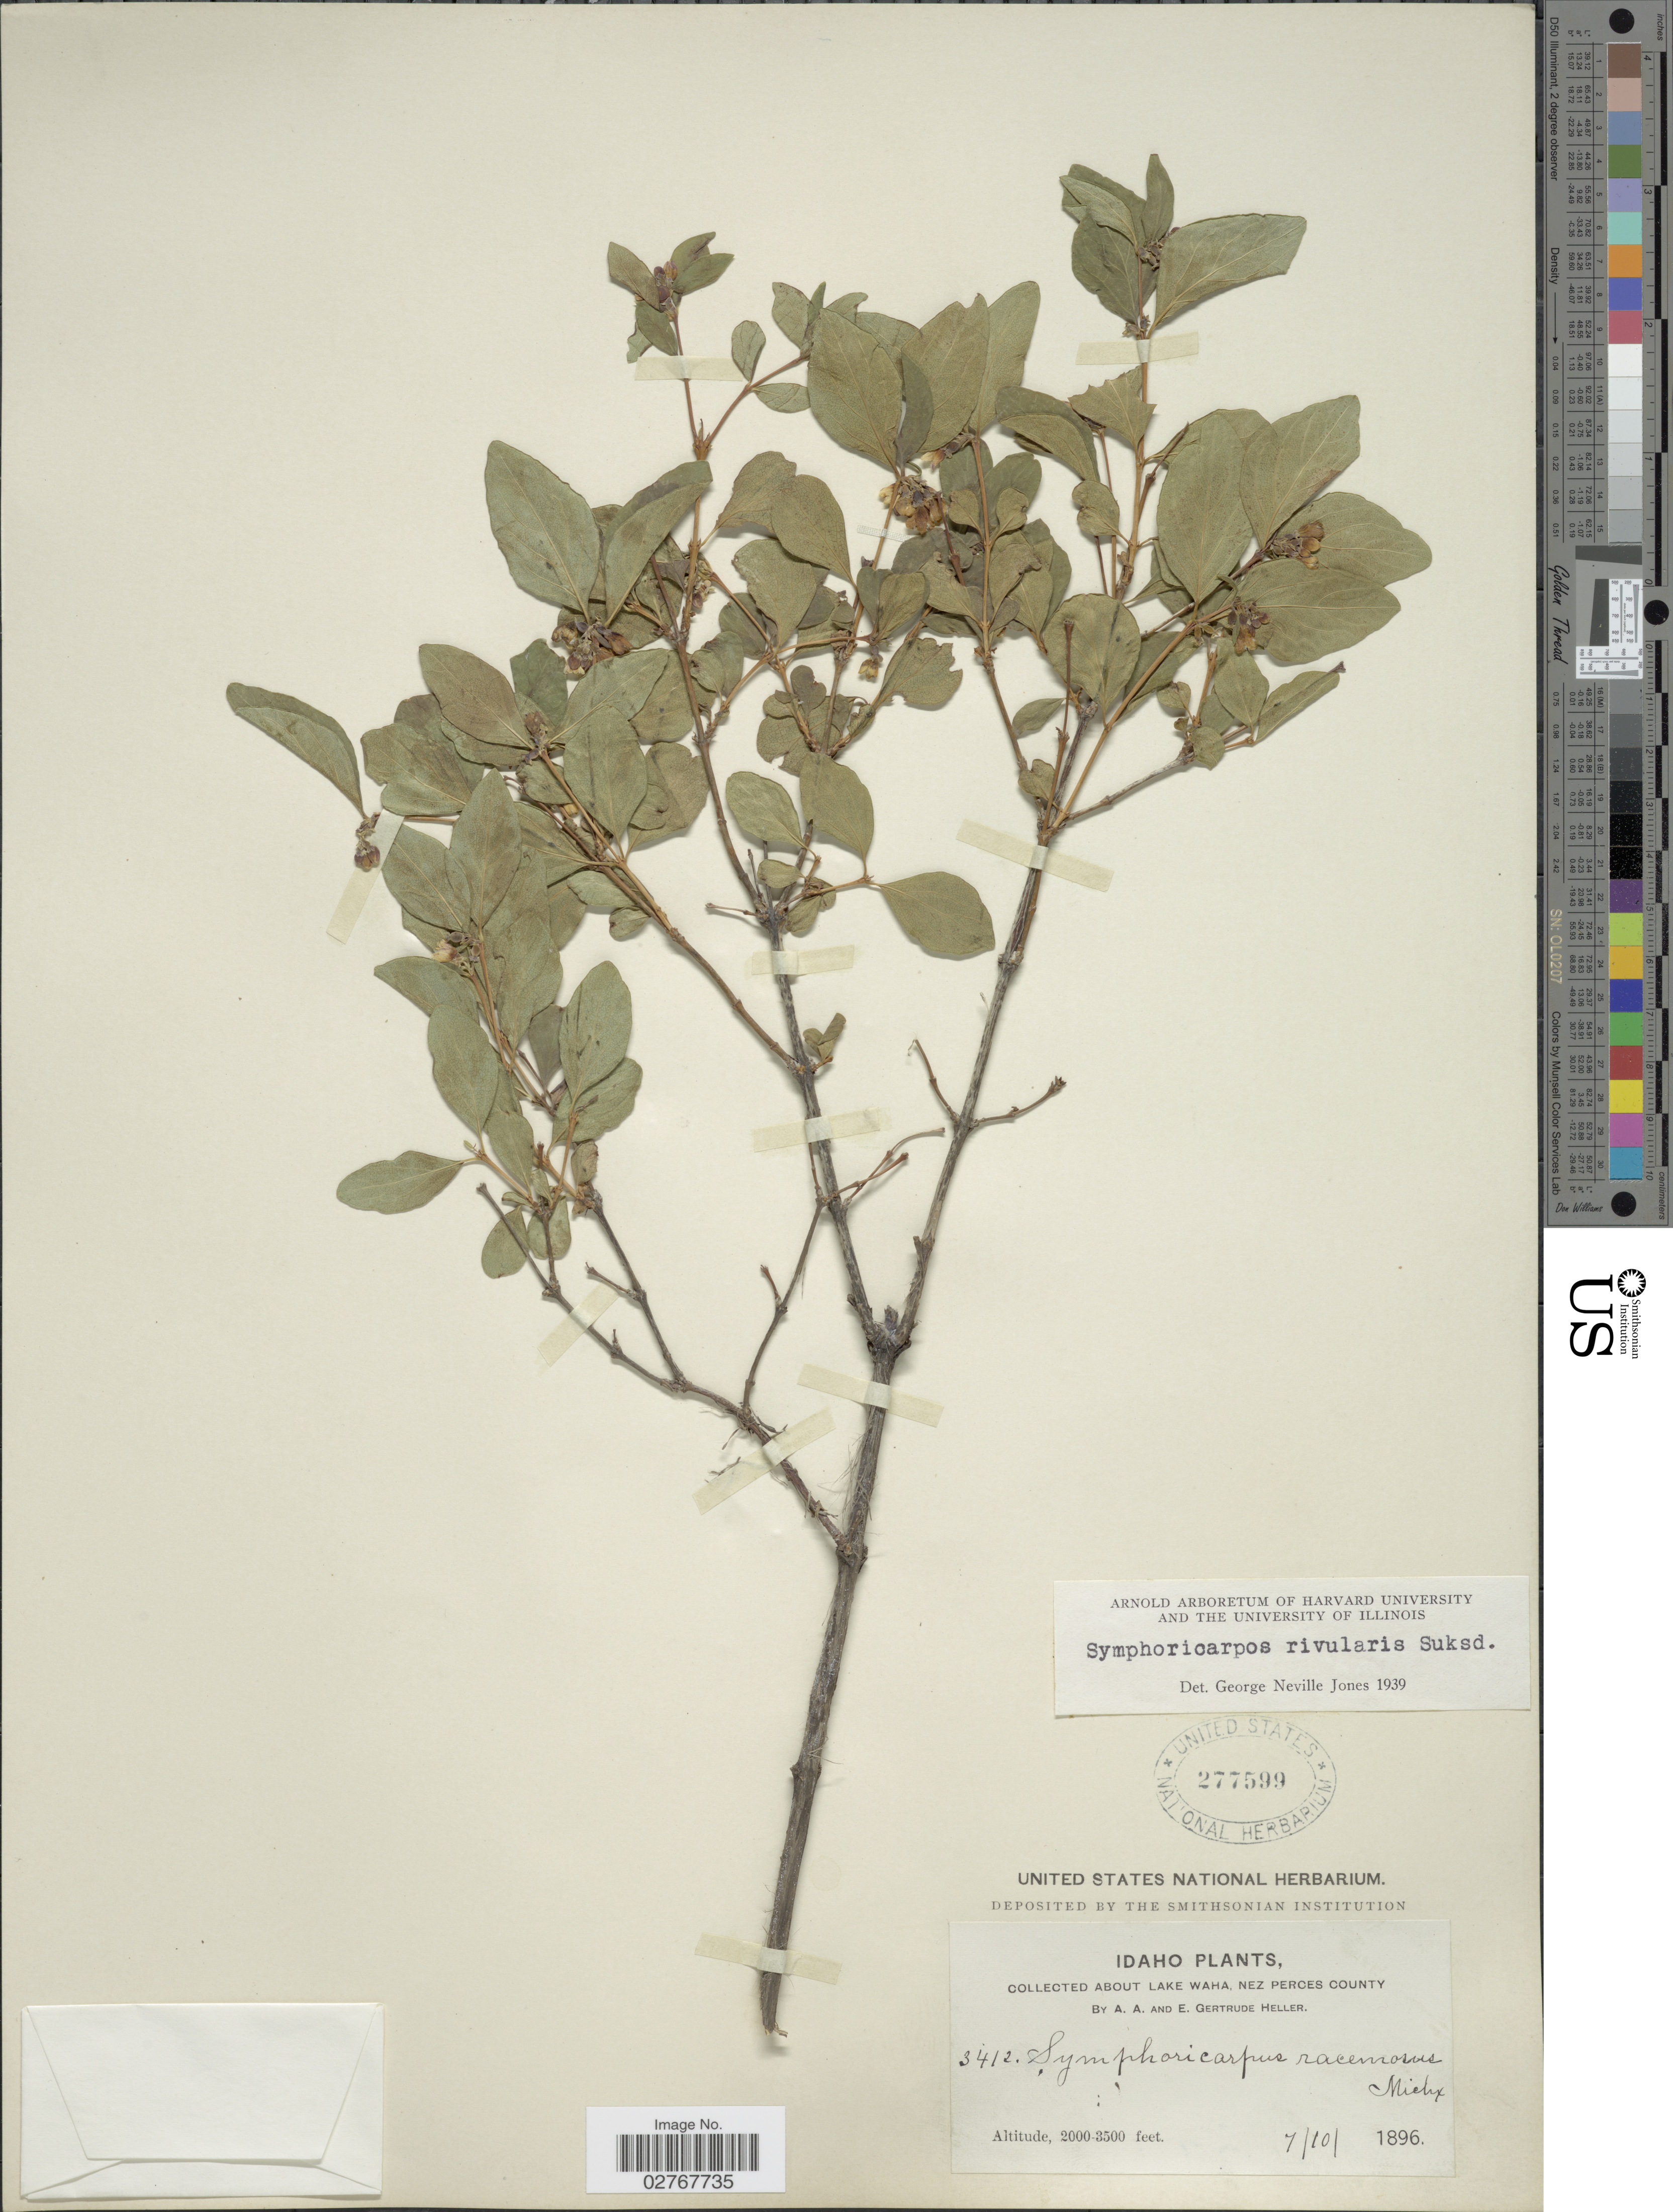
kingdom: Plantae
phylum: Tracheophyta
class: Magnoliopsida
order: Dipsacales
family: Caprifoliaceae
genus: Symphoricarpos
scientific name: Symphoricarpos rivularis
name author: Suksd.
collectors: A. A. Heller & E. G. Heller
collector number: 3412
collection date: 1896-07-10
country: United States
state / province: Idaho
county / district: Nez Perce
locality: About Lake Waha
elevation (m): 610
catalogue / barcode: US 277599